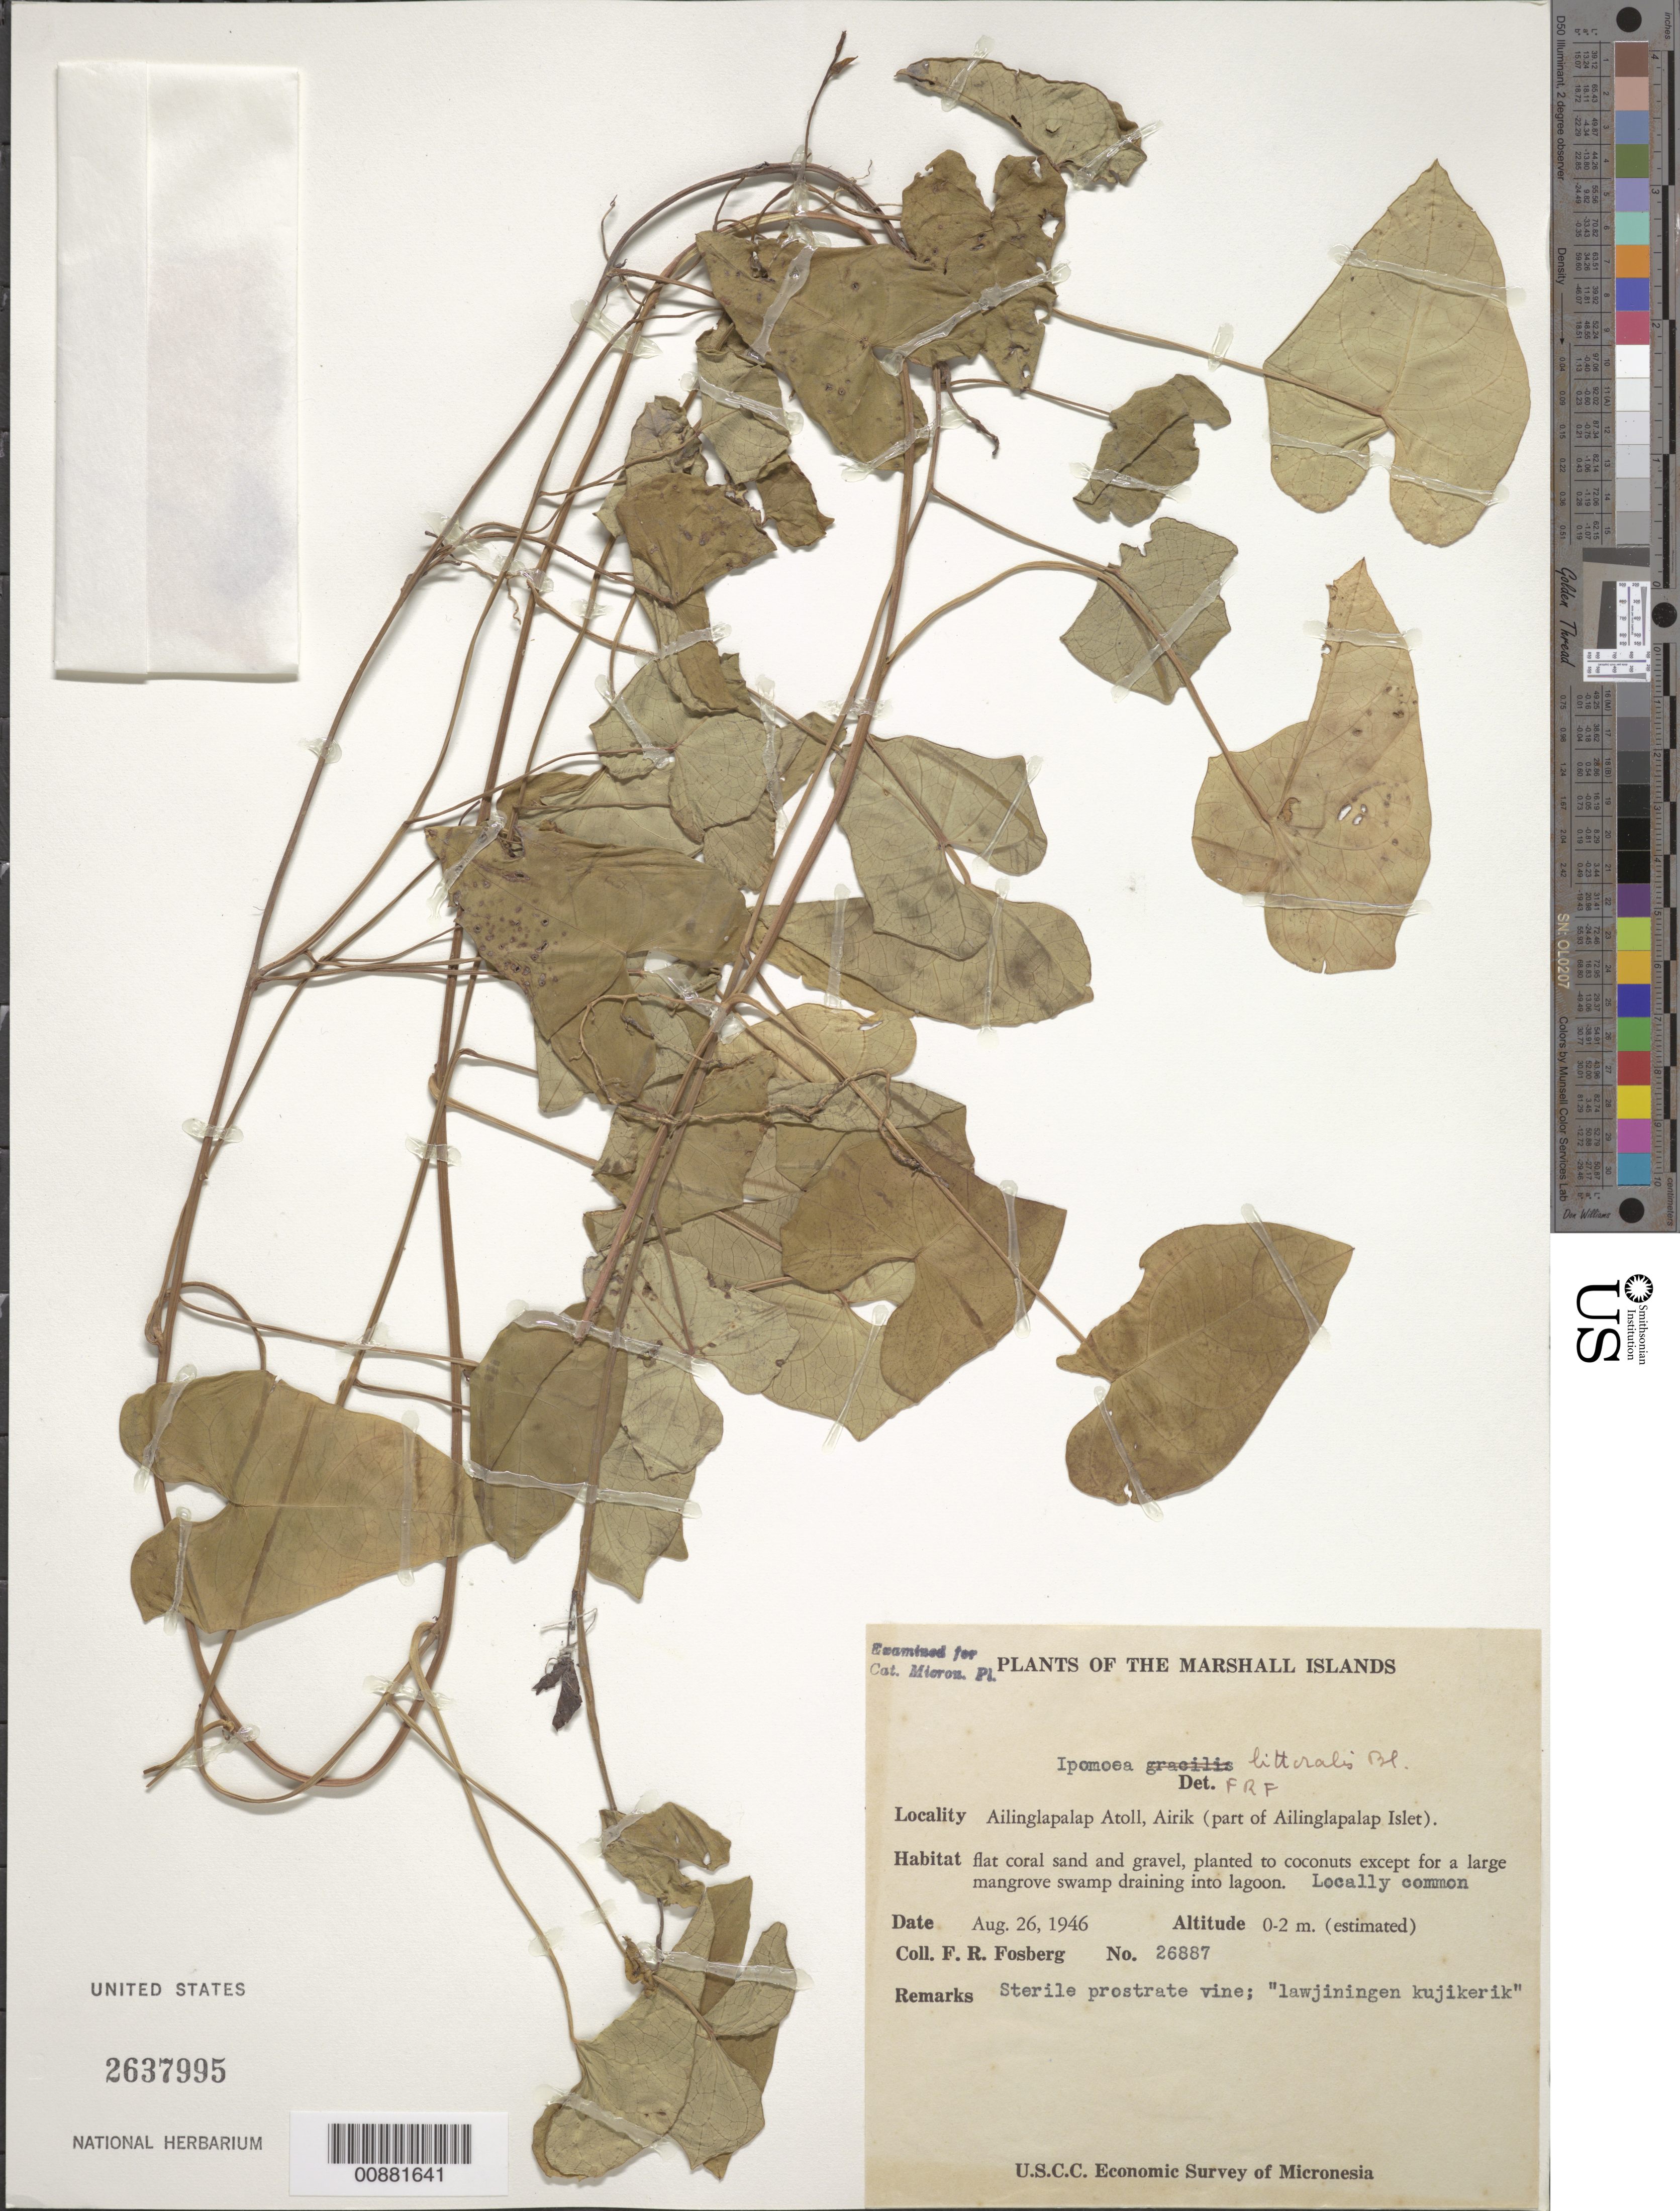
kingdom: Plantae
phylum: Tracheophyta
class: Magnoliopsida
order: Solanales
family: Convolvulaceae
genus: Ipomoea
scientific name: Ipomoea littoralis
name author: Blume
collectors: F. R. Fosberg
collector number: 26887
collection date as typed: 26 Aug 1946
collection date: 1946-08-26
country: Marshall Islands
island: Ailinglaplap [Ailinglapalap] Atoll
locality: Airik, Ailinglapalap Islet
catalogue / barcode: US 2637995